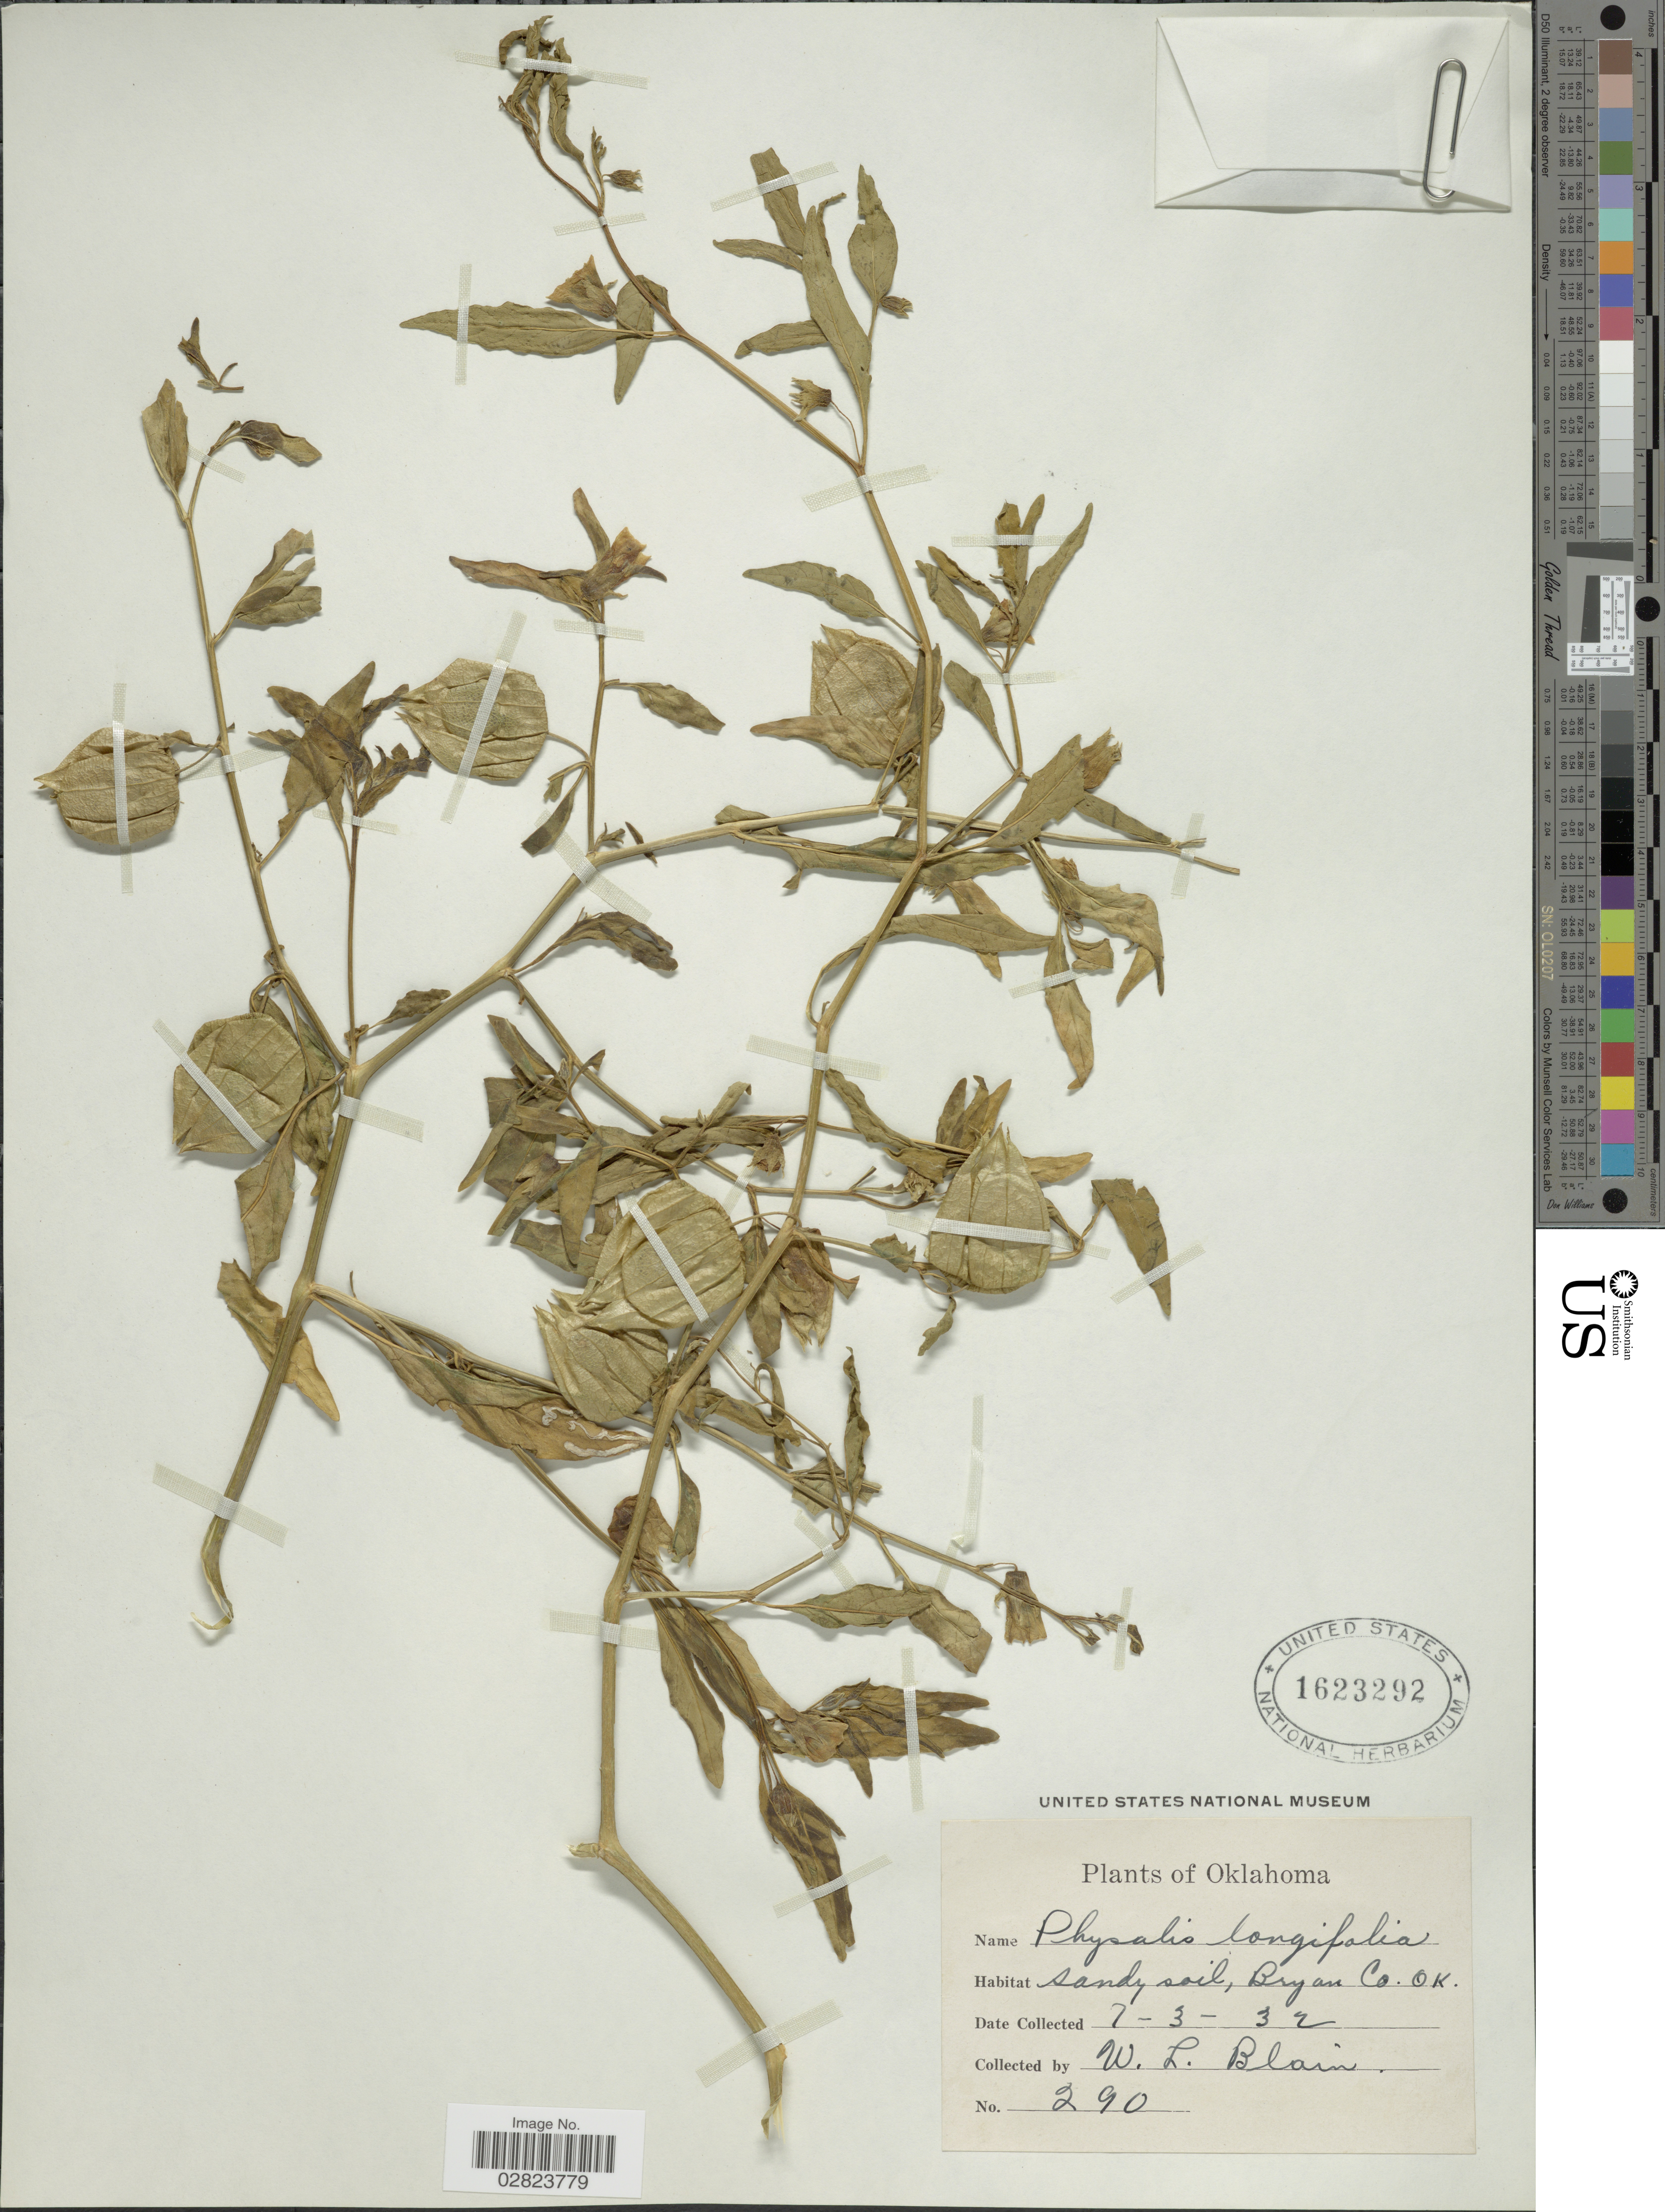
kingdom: Plantae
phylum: Tracheophyta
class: Magnoliopsida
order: Solanales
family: Solanaceae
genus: Physalis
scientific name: Physalis longifolia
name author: Nutt.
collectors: W. Blain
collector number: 290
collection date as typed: Transcribed d/m/y: 3/7/32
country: United States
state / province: Oklahoma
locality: Sandy soil, Bryan Co.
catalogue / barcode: US 1623292